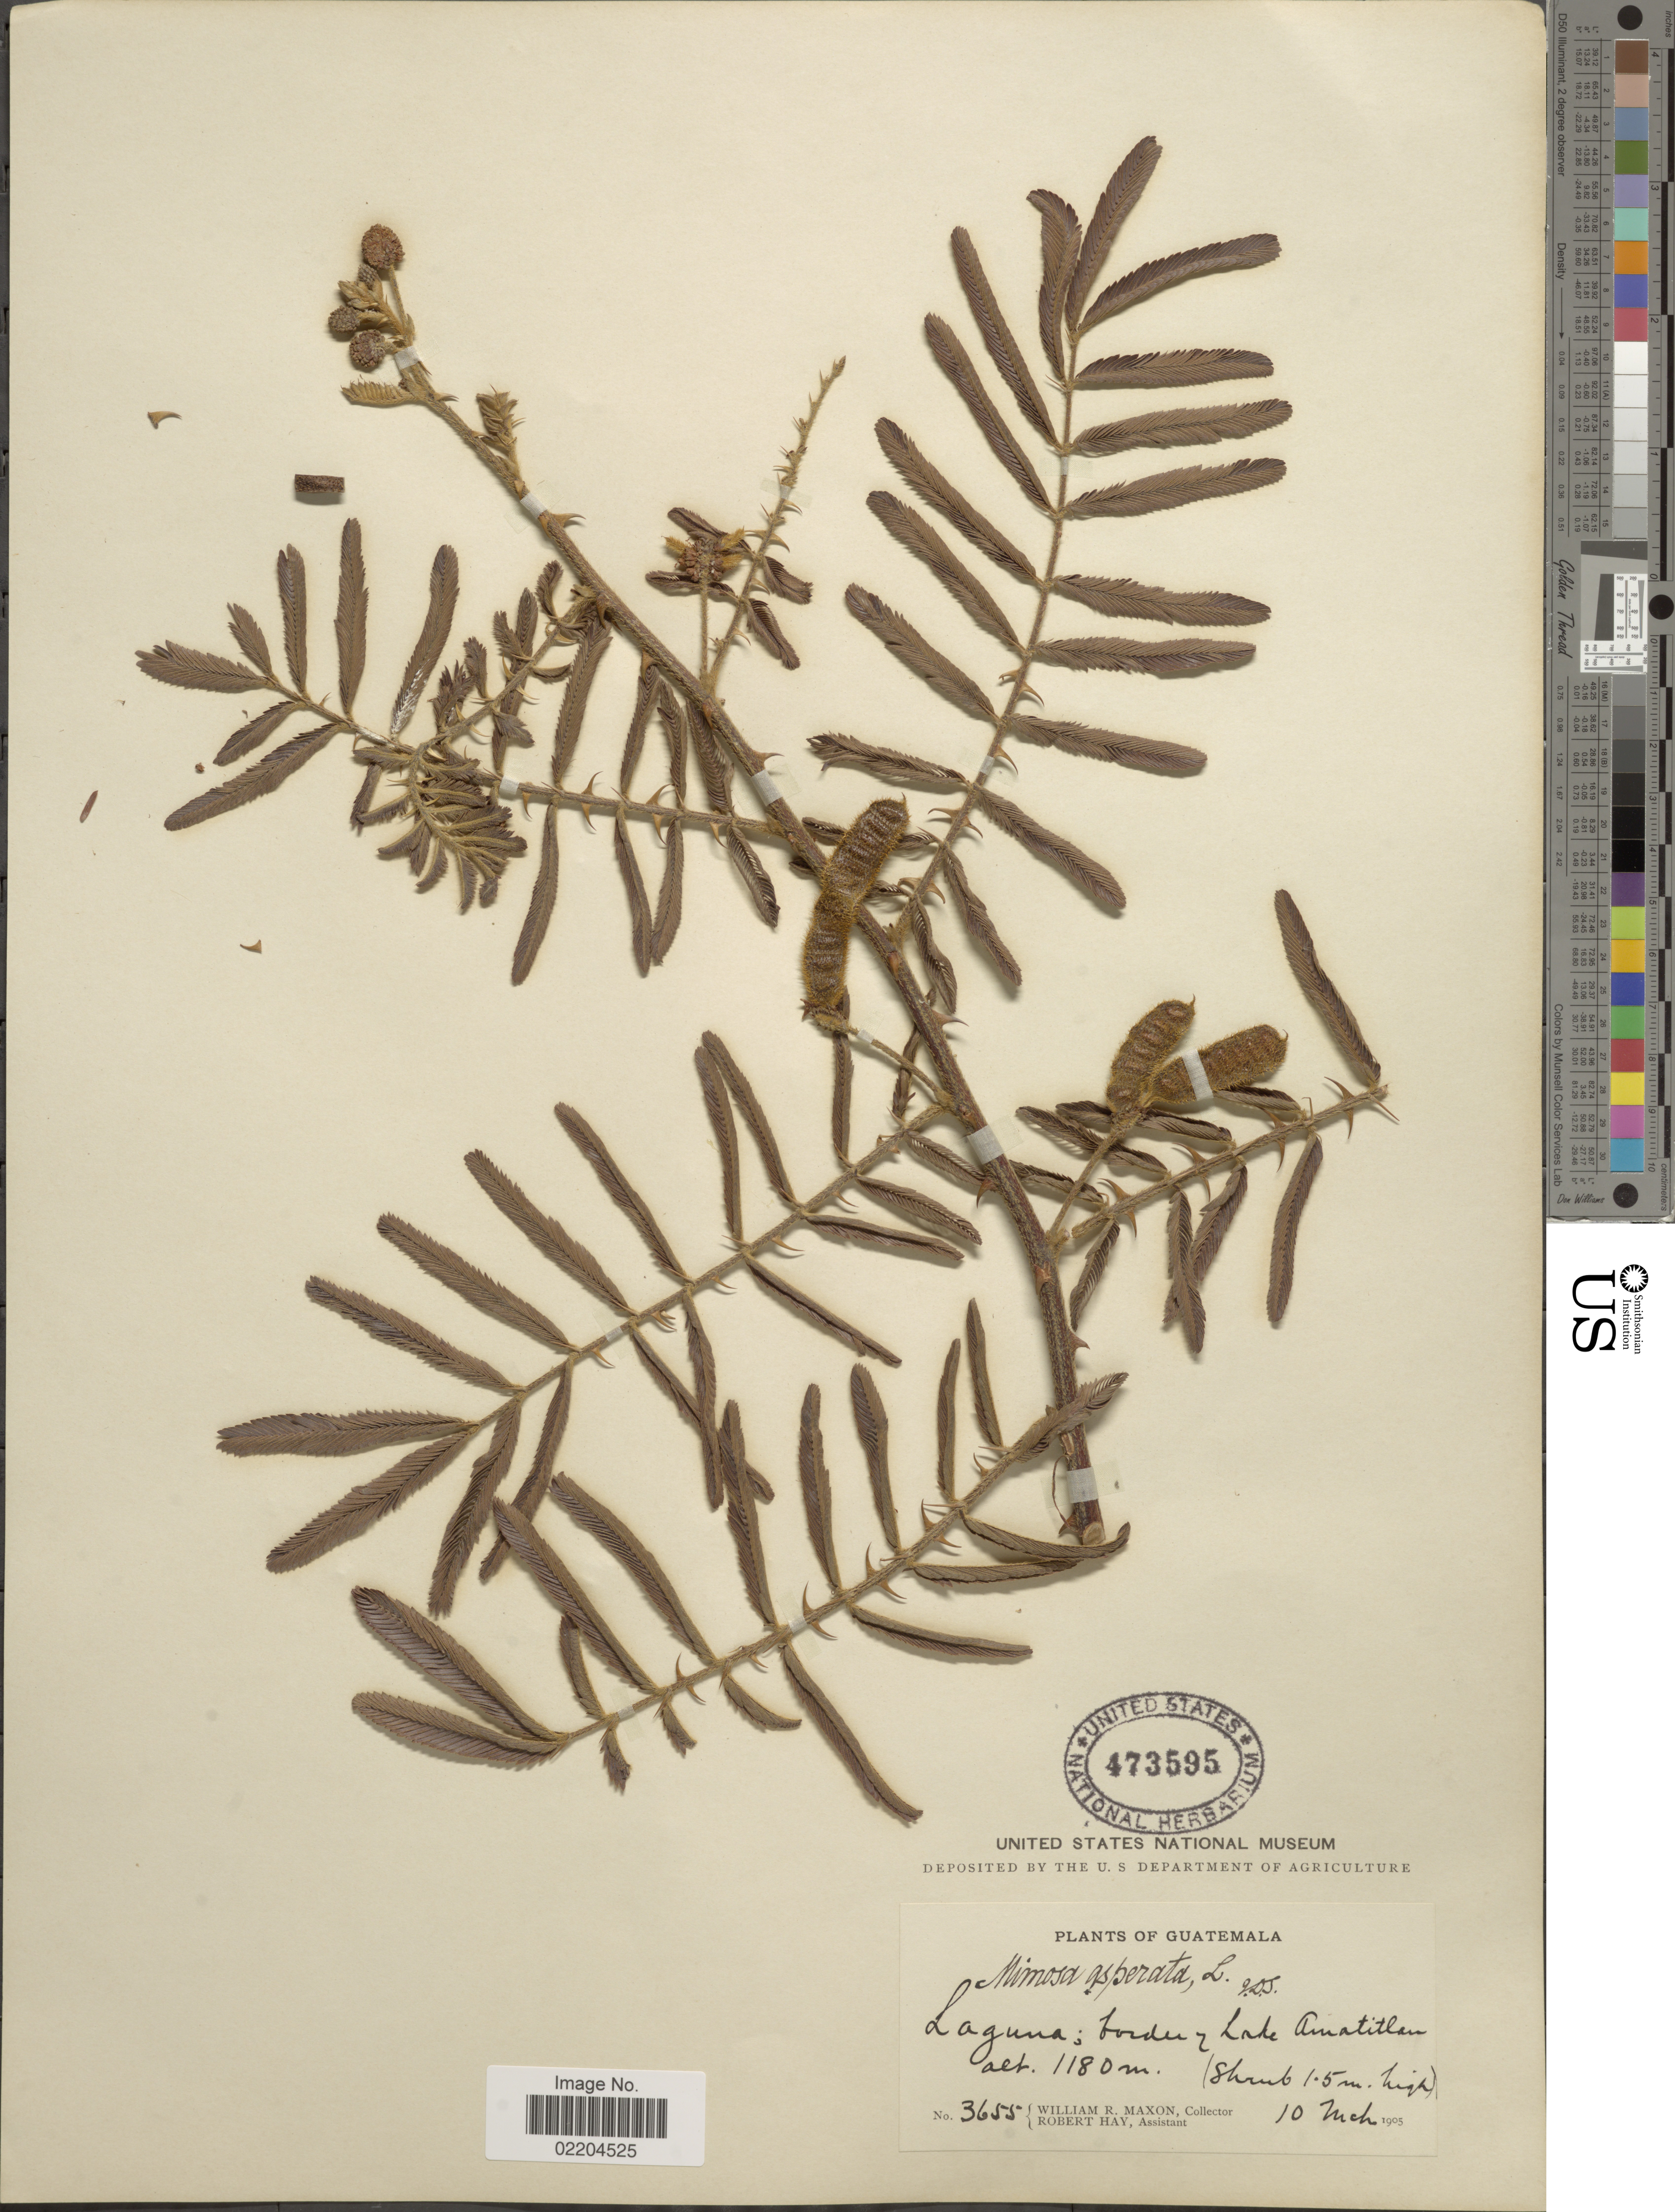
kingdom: Plantae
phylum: Tracheophyta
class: Magnoliopsida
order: Fabales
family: Fabaceae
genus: Mimosa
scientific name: Mimosa pigra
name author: L.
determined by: Strong, Mark T., (BOT), Smithsonian Institution - National Museum of Natural History (UNITED STATES)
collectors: W. R. Maxon & R. H. Hay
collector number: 3655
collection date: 1905-03-10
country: Guatemala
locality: Laguna; border of Lake Amatitlan.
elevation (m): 1180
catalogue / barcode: US 473595